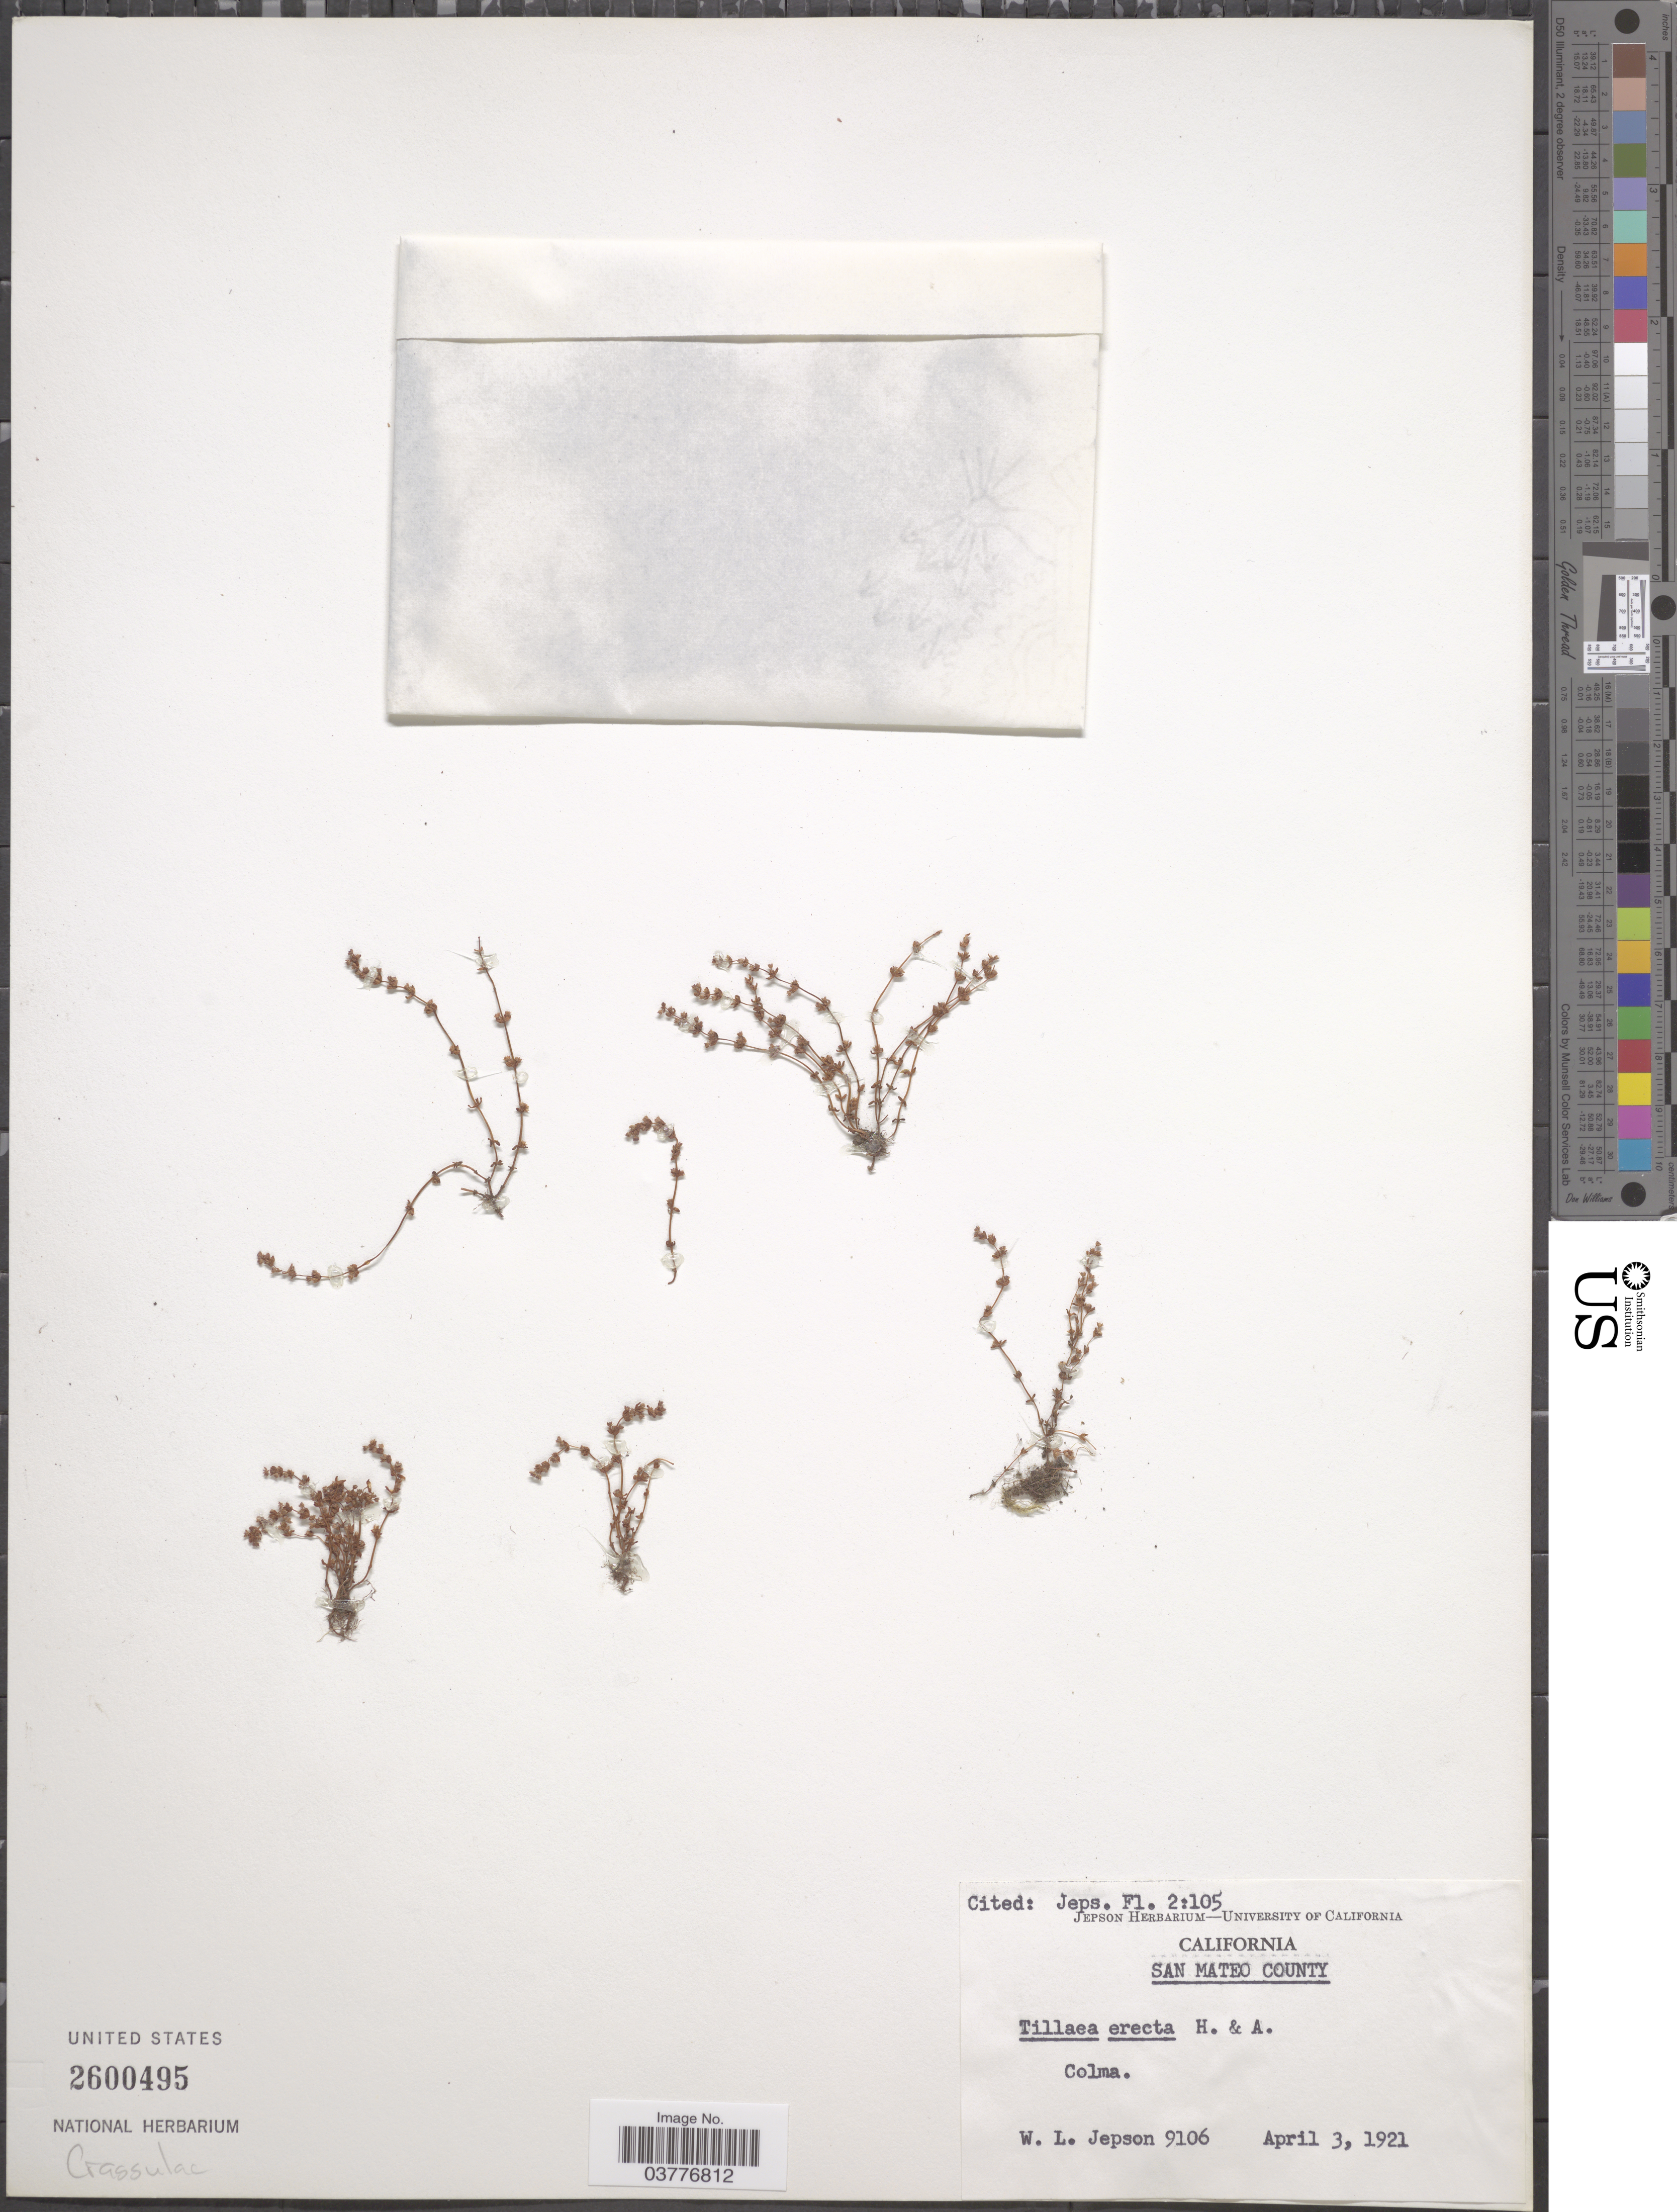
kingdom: Plantae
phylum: Tracheophyta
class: Magnoliopsida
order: Saxifragales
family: Crassulaceae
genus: Crassula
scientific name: Crassula connata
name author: (Ruiz & Pav.) A. Berger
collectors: W. L. Jepson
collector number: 9106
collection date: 1921-04-03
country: United States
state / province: California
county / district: San Mateo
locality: San Mateo County. Colma.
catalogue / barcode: US 2600495